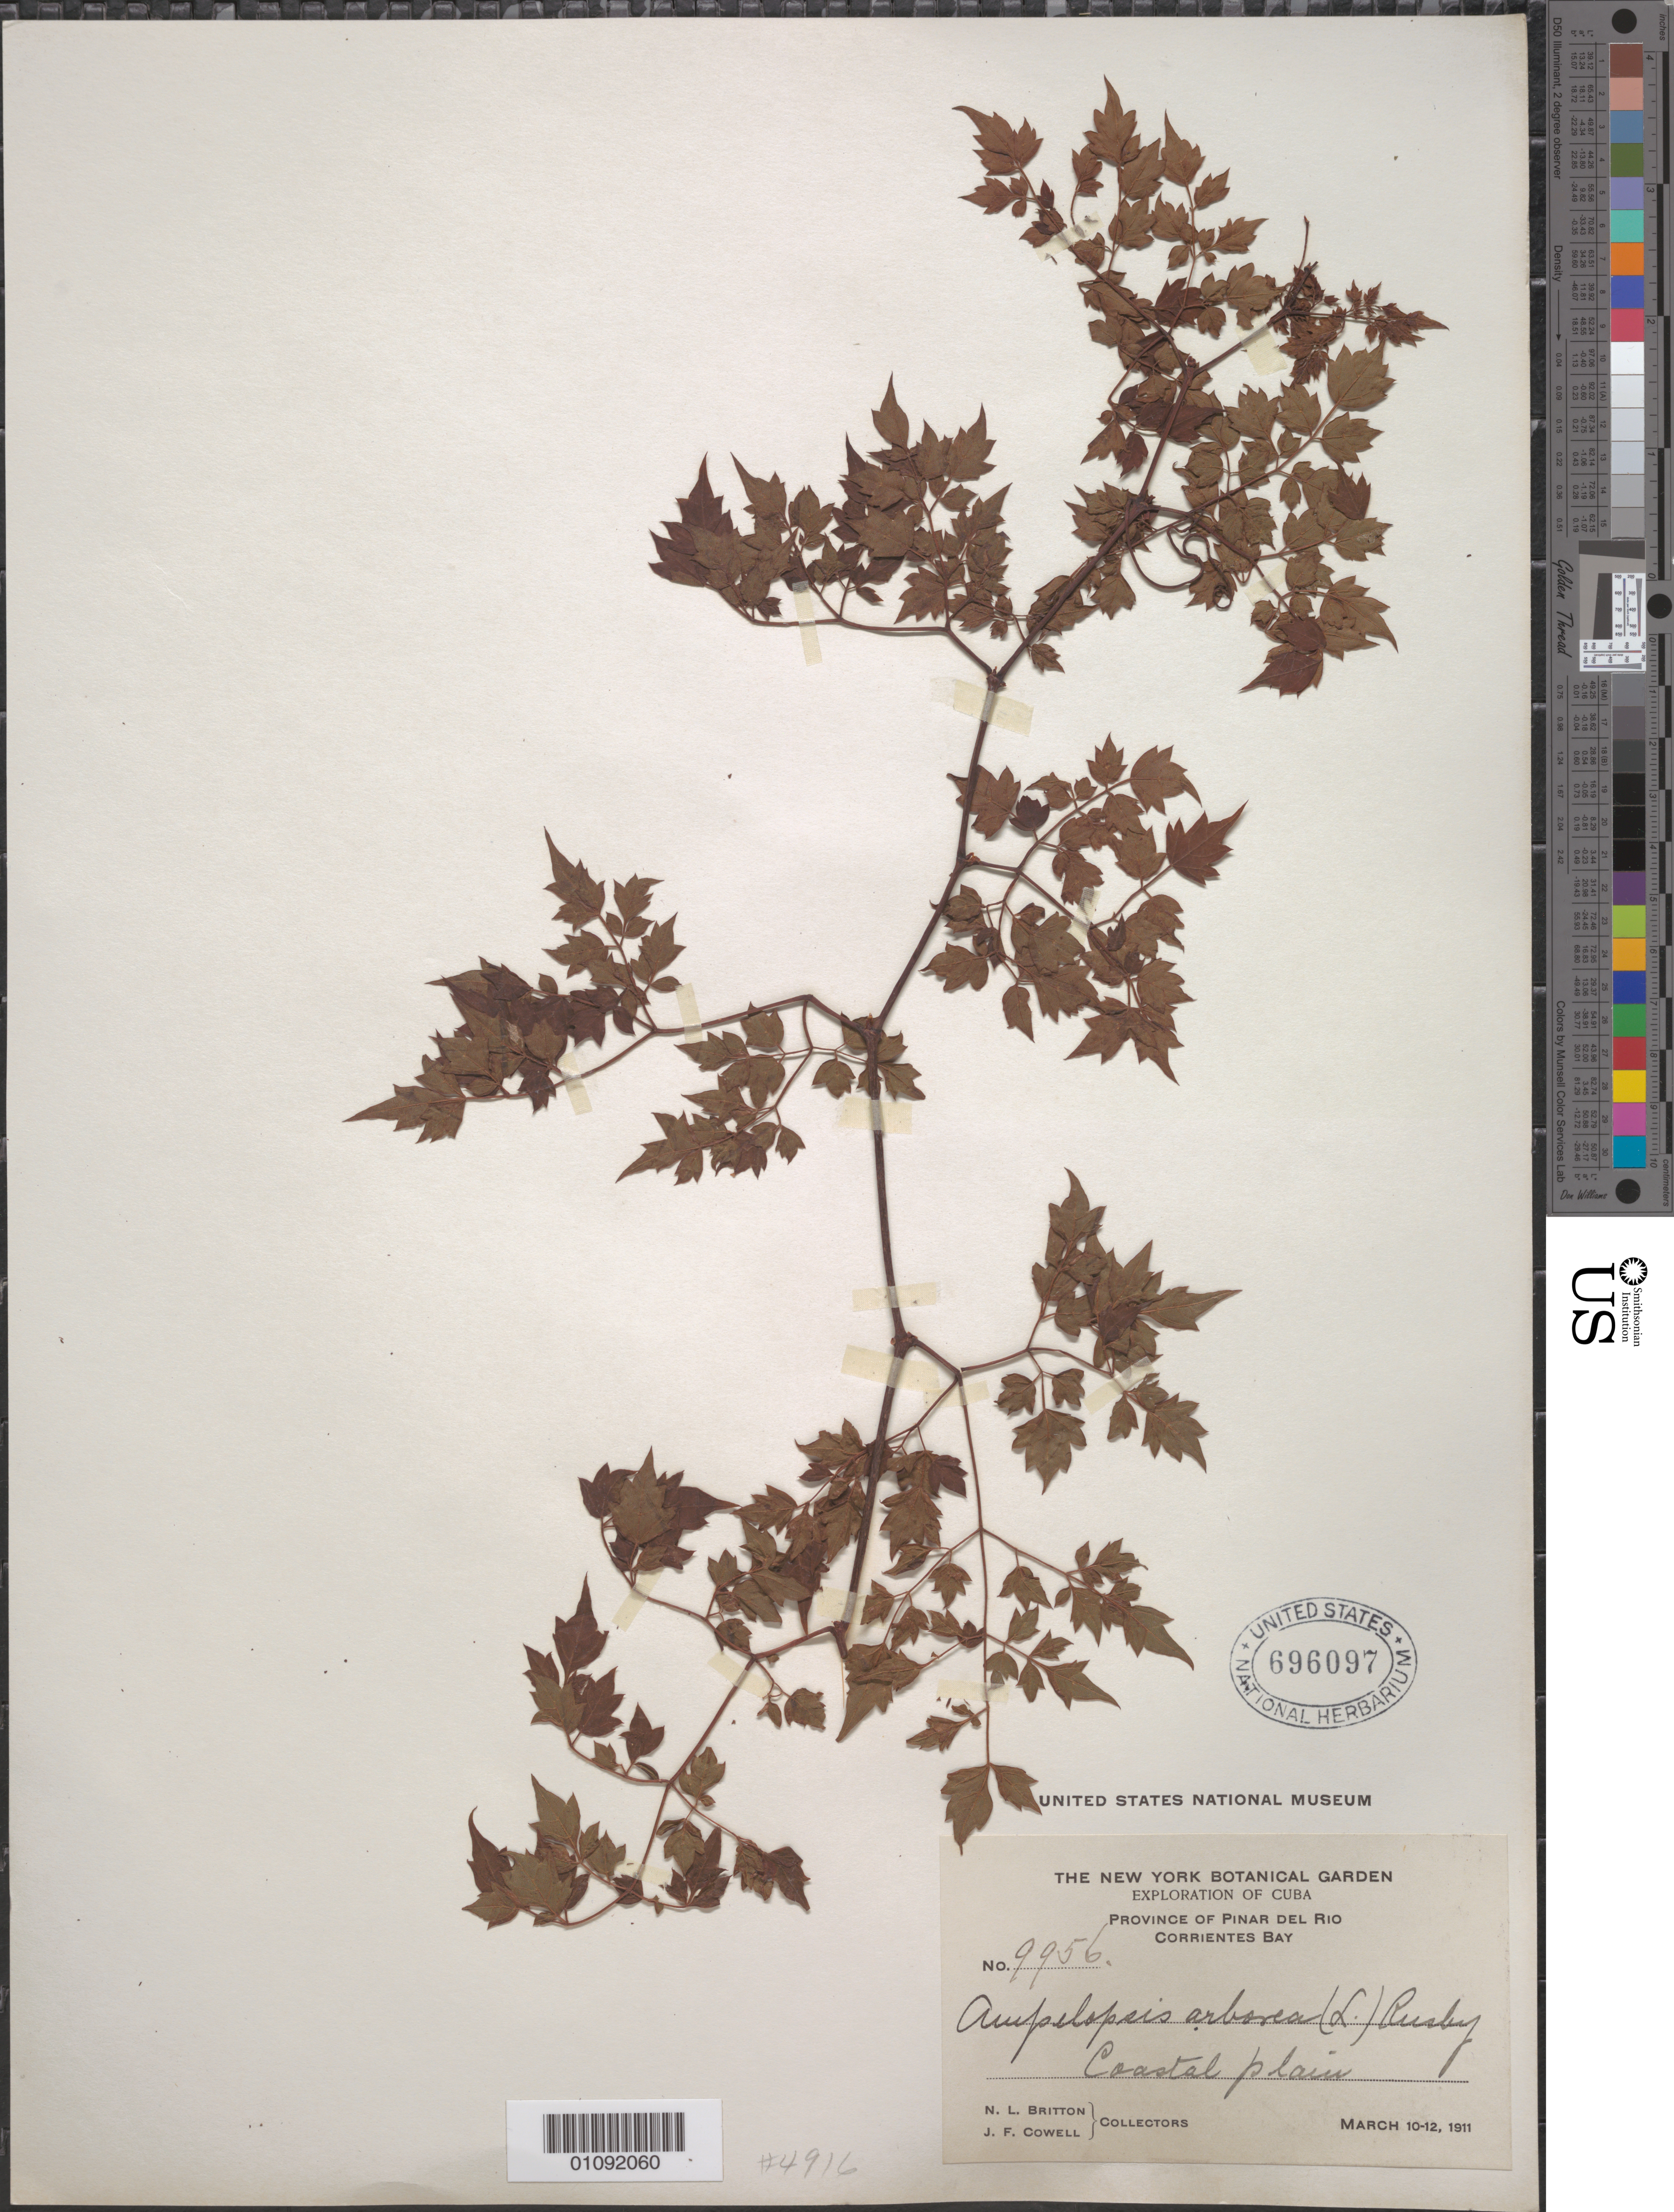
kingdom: Plantae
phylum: Tracheophyta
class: Magnoliopsida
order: Vitales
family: Vitaceae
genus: Ampelopsis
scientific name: Ampelopsis arborea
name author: (L.) Koehne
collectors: N. Britton & J. F. Cowell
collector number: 9956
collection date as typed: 10 Mar 1911 to 12 Mar 1911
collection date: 1911-03-10/1911-03-12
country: Cuba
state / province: Pinar del Rio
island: Cuba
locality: Province of Pinar Del Rio, Corrientes Bay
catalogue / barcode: US 696097